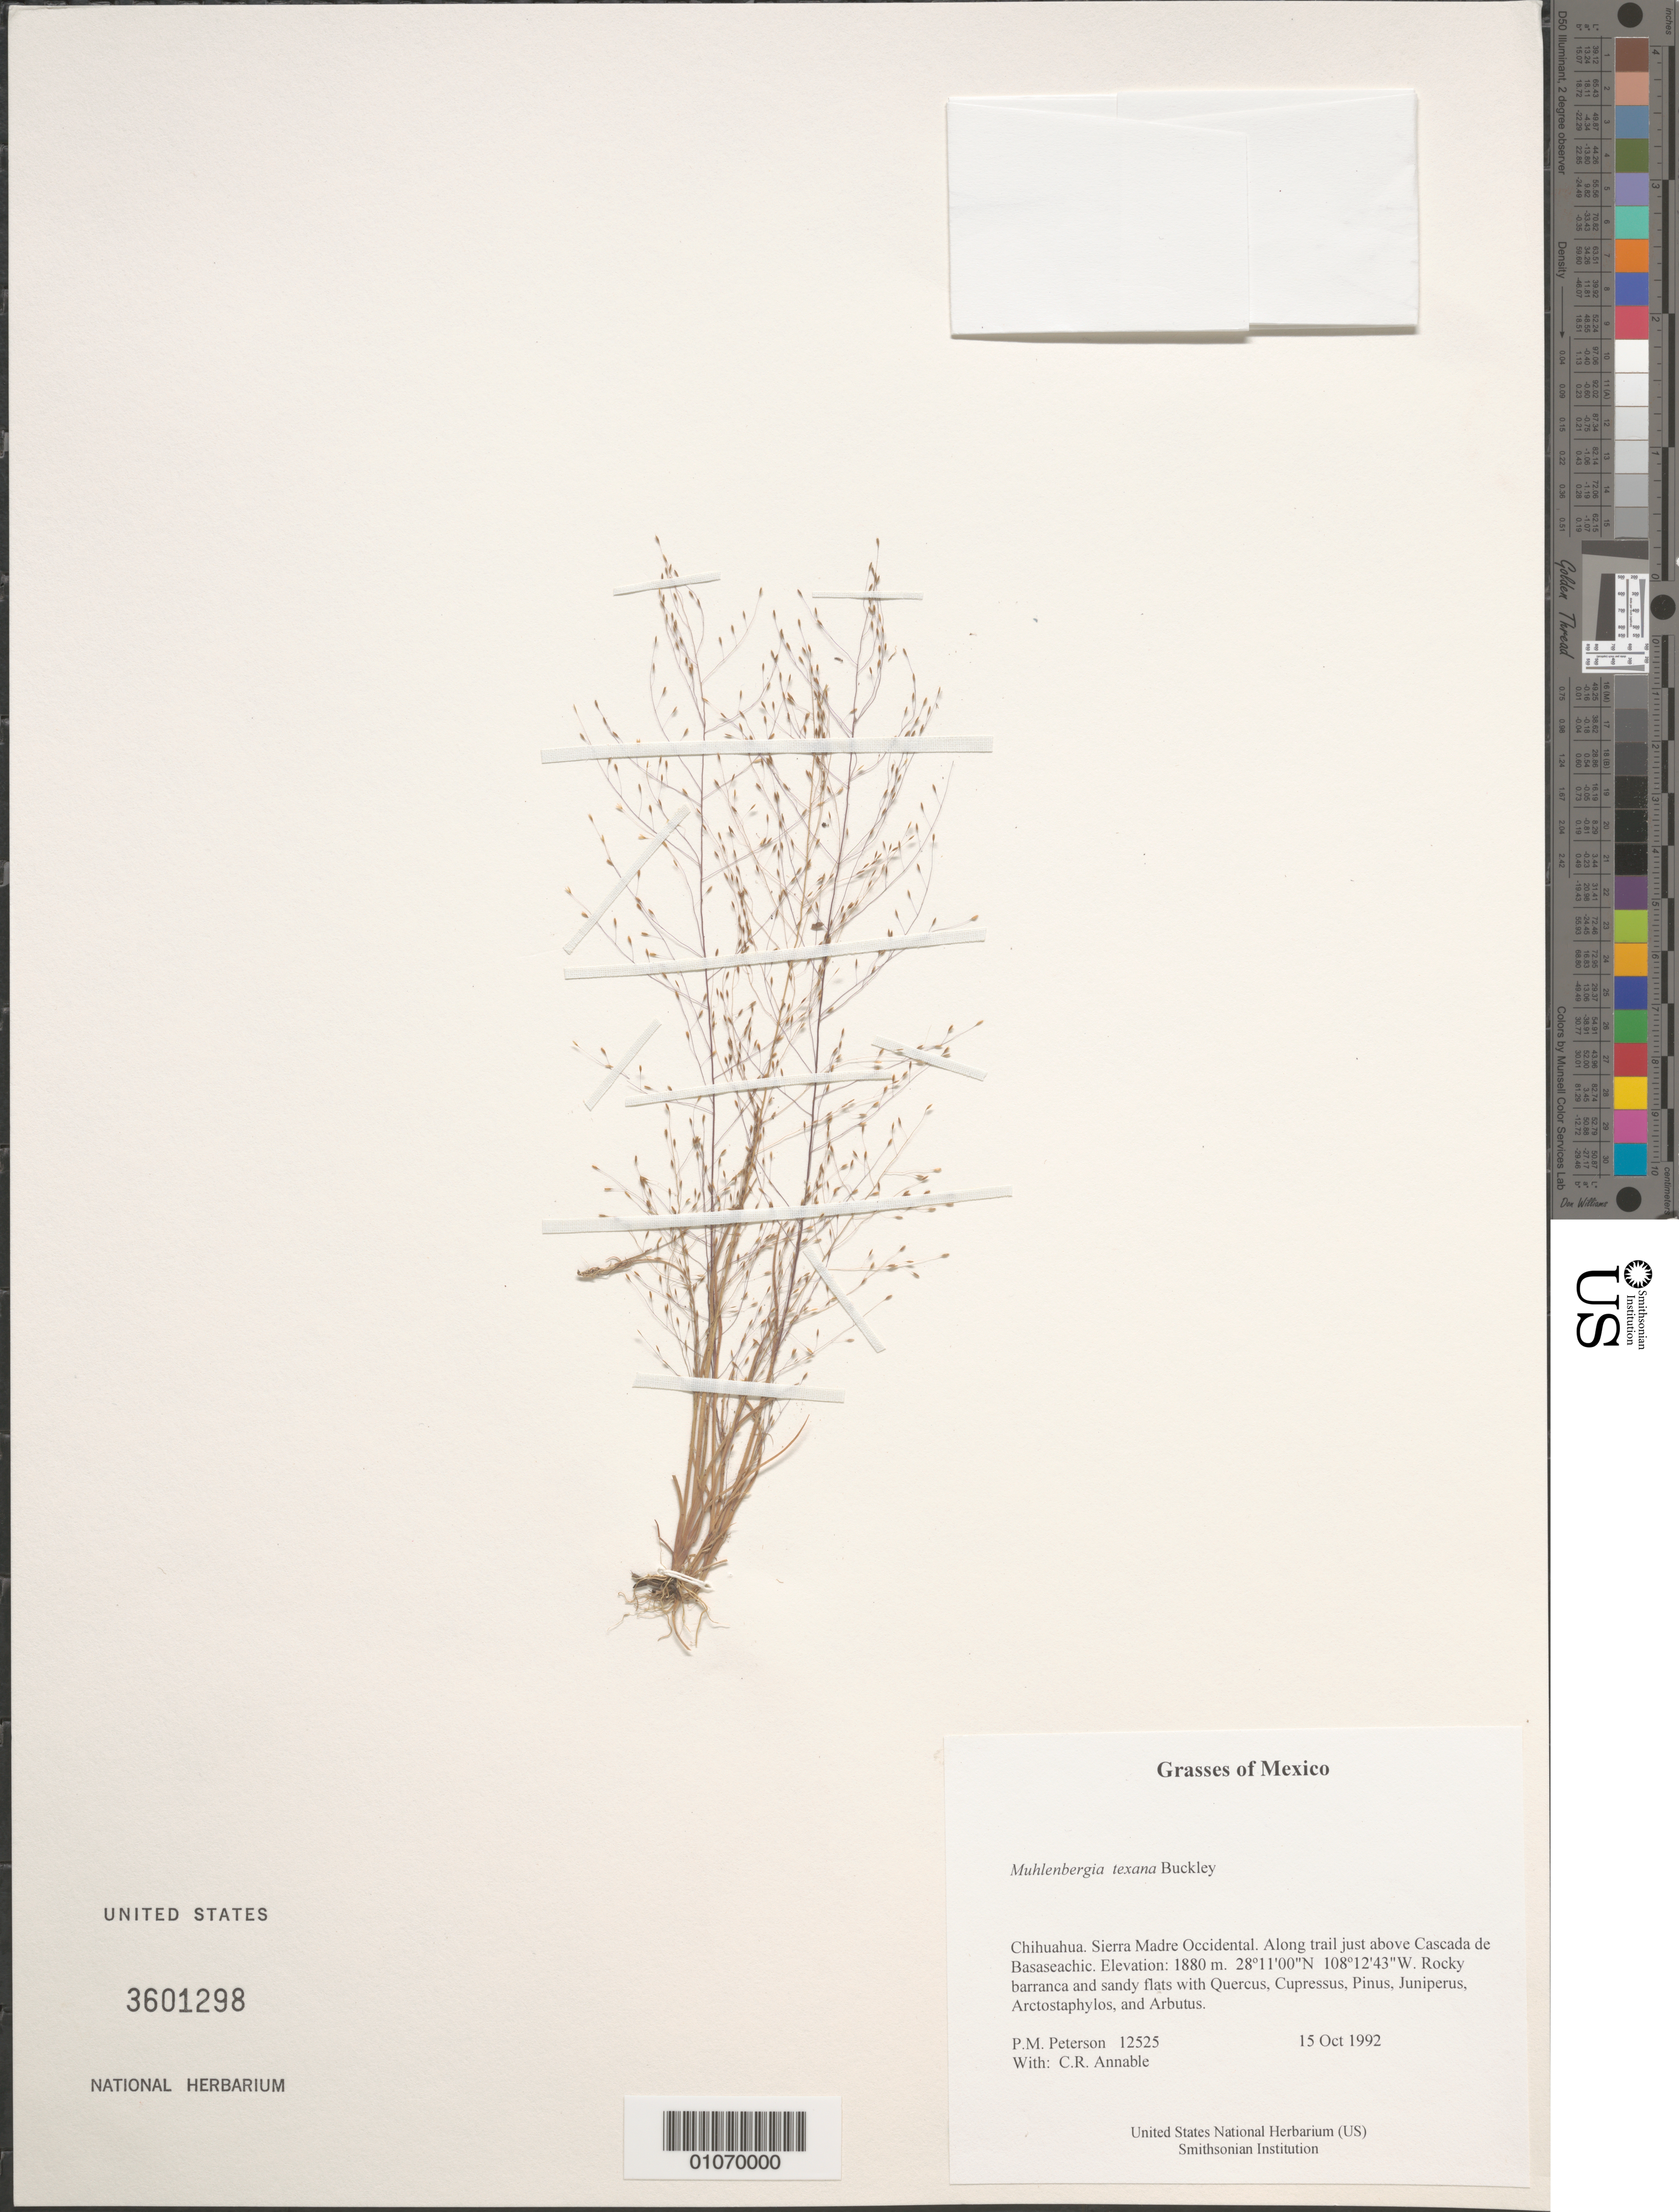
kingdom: Plantae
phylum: Tracheophyta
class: Liliopsida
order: Poales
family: Poaceae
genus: Muhlenbergia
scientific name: Muhlenbergia texana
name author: Buckley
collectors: P. M. Peterson & C. R. Annable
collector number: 12525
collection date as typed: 15 Oct 1992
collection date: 1992-10-15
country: Mexico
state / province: Chihuahua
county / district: Sierra Madre Occidental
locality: Along trail just above Cascada de Basaseachic.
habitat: Rocky barranca and sandy flats with Quercus, Cupressus, Pinus, Juniperus, Arctostaphylos, and Arbutus.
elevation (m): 1880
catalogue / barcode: US 3601298